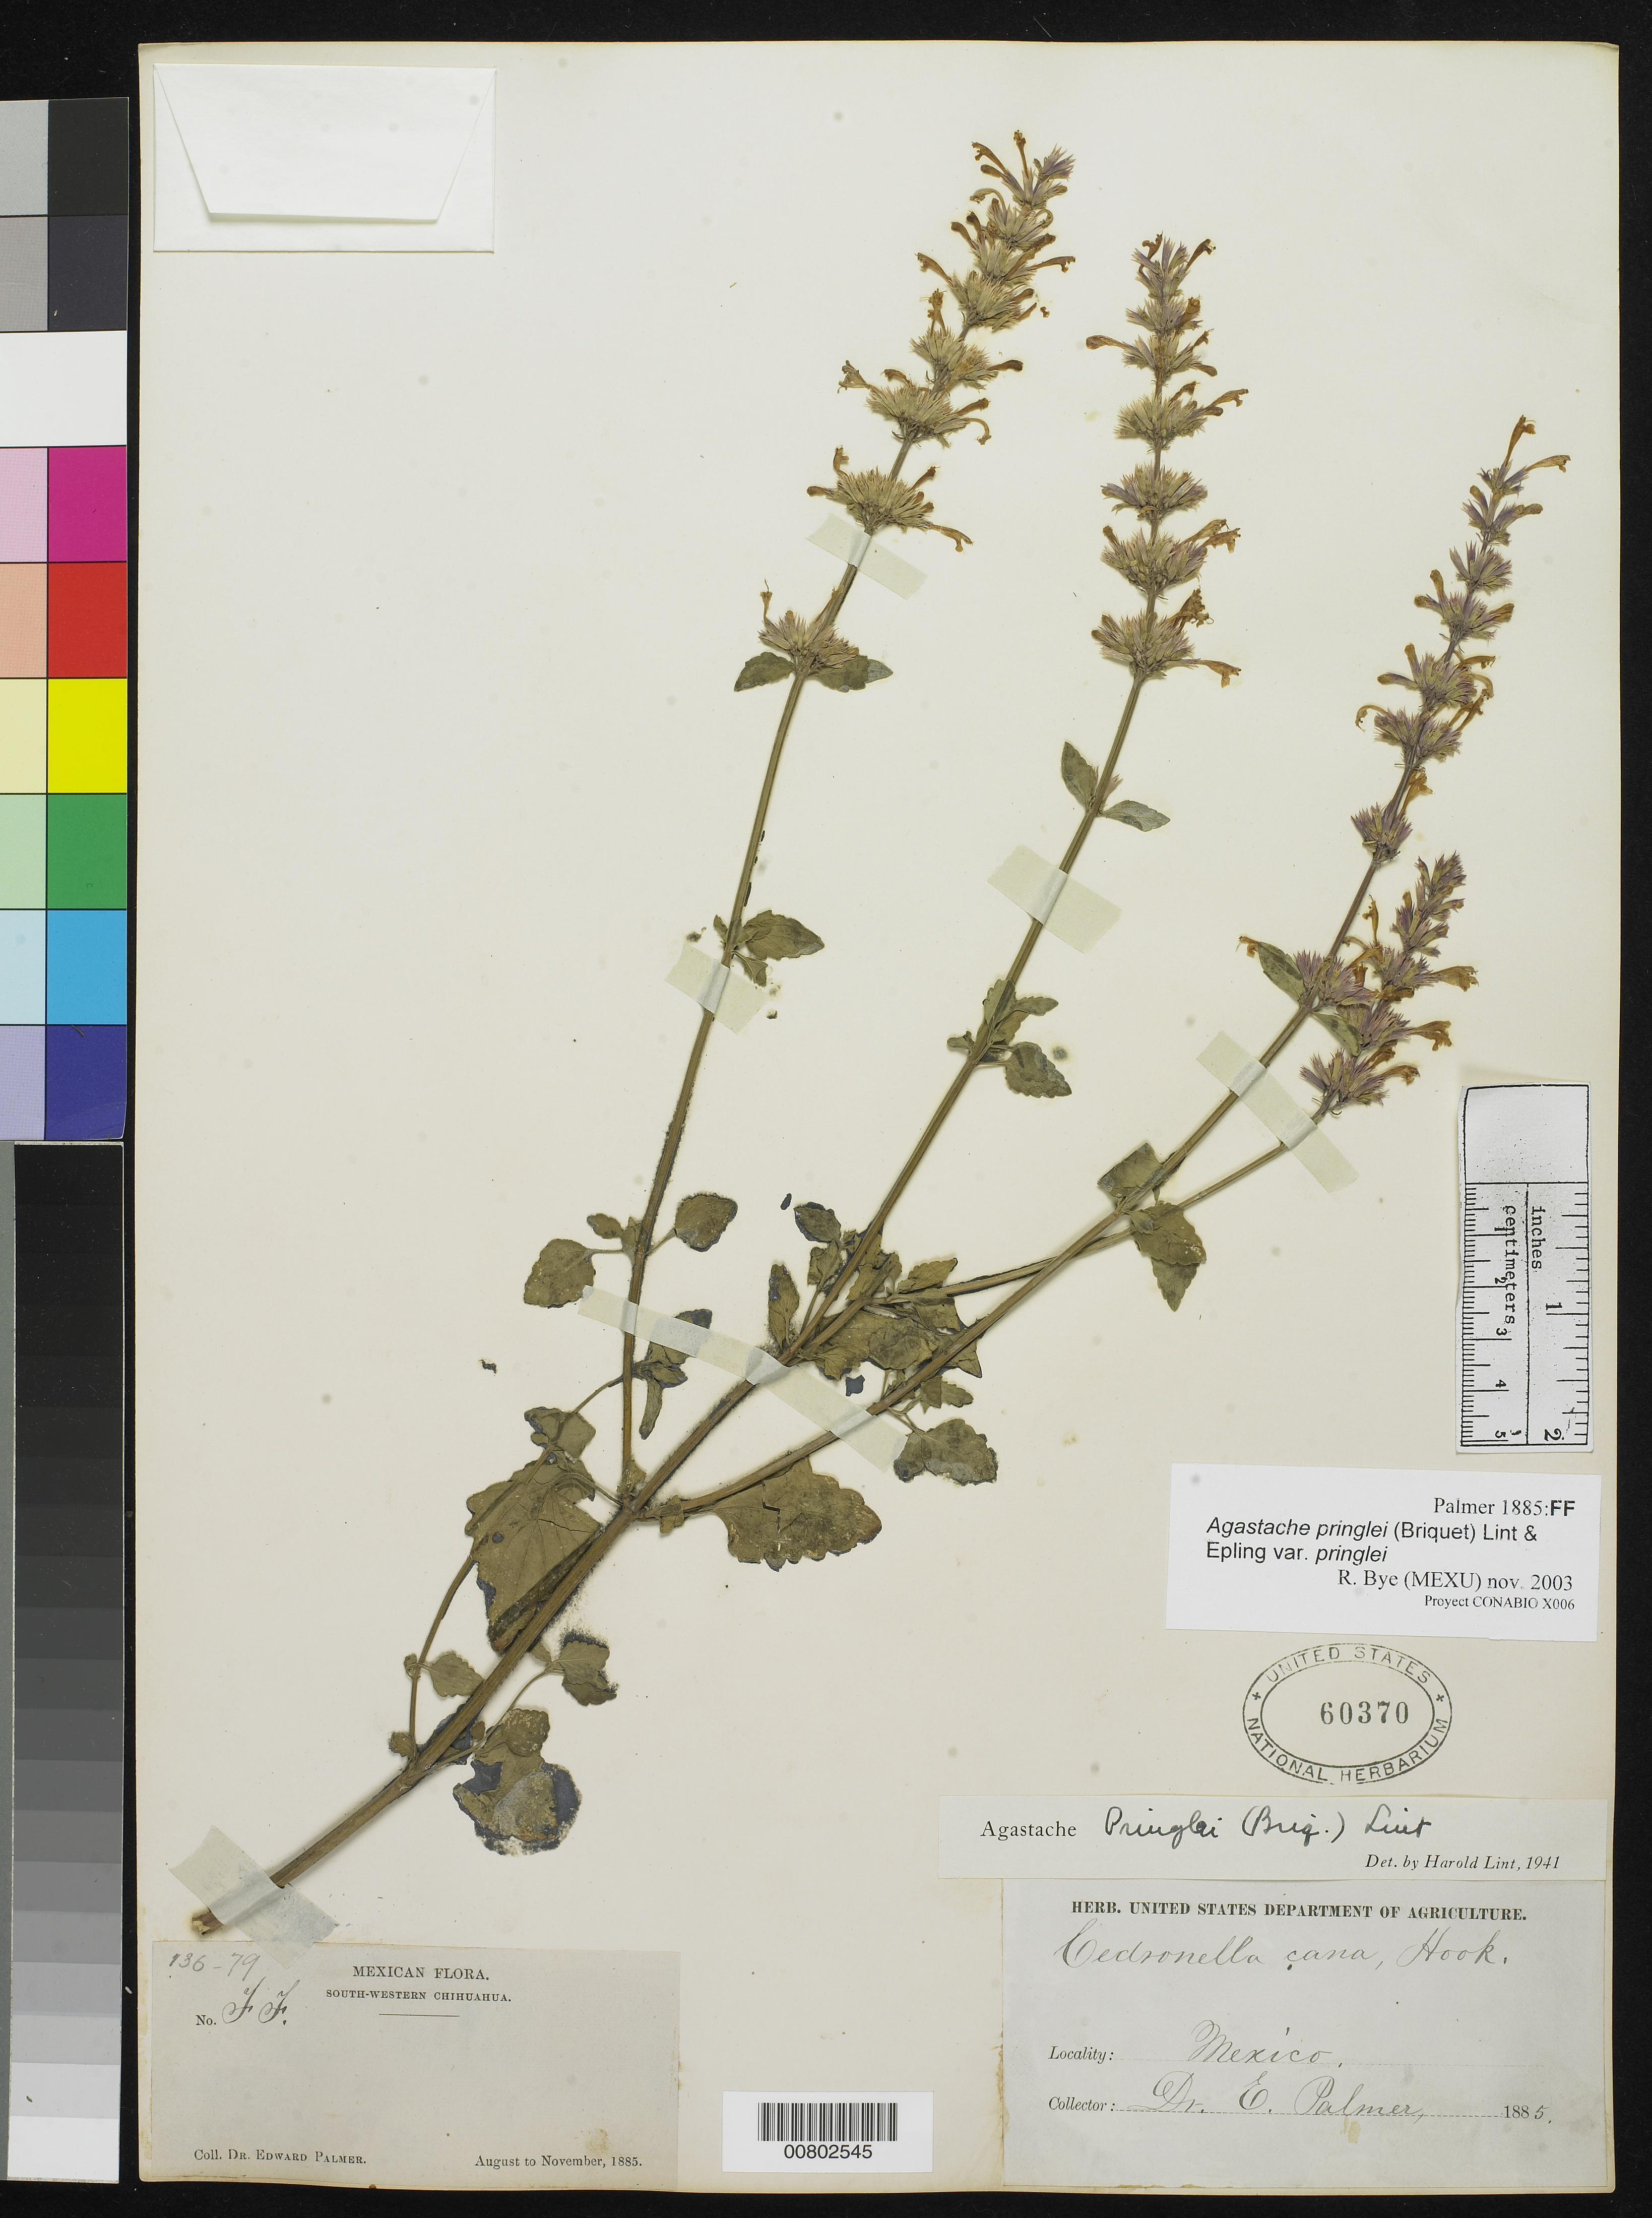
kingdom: Plantae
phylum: Tracheophyta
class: Magnoliopsida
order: Lamiales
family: Lamiaceae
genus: Agastache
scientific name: Agastache pringlei var. pringlei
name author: (Briq.) Lint & Epling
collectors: E. Palmer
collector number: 136-79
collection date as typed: Aug 1885 to -- Nov 1885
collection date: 1885-08/1885-11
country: Mexico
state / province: Chihuahua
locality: FF SW Chihuahua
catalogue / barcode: US 60370